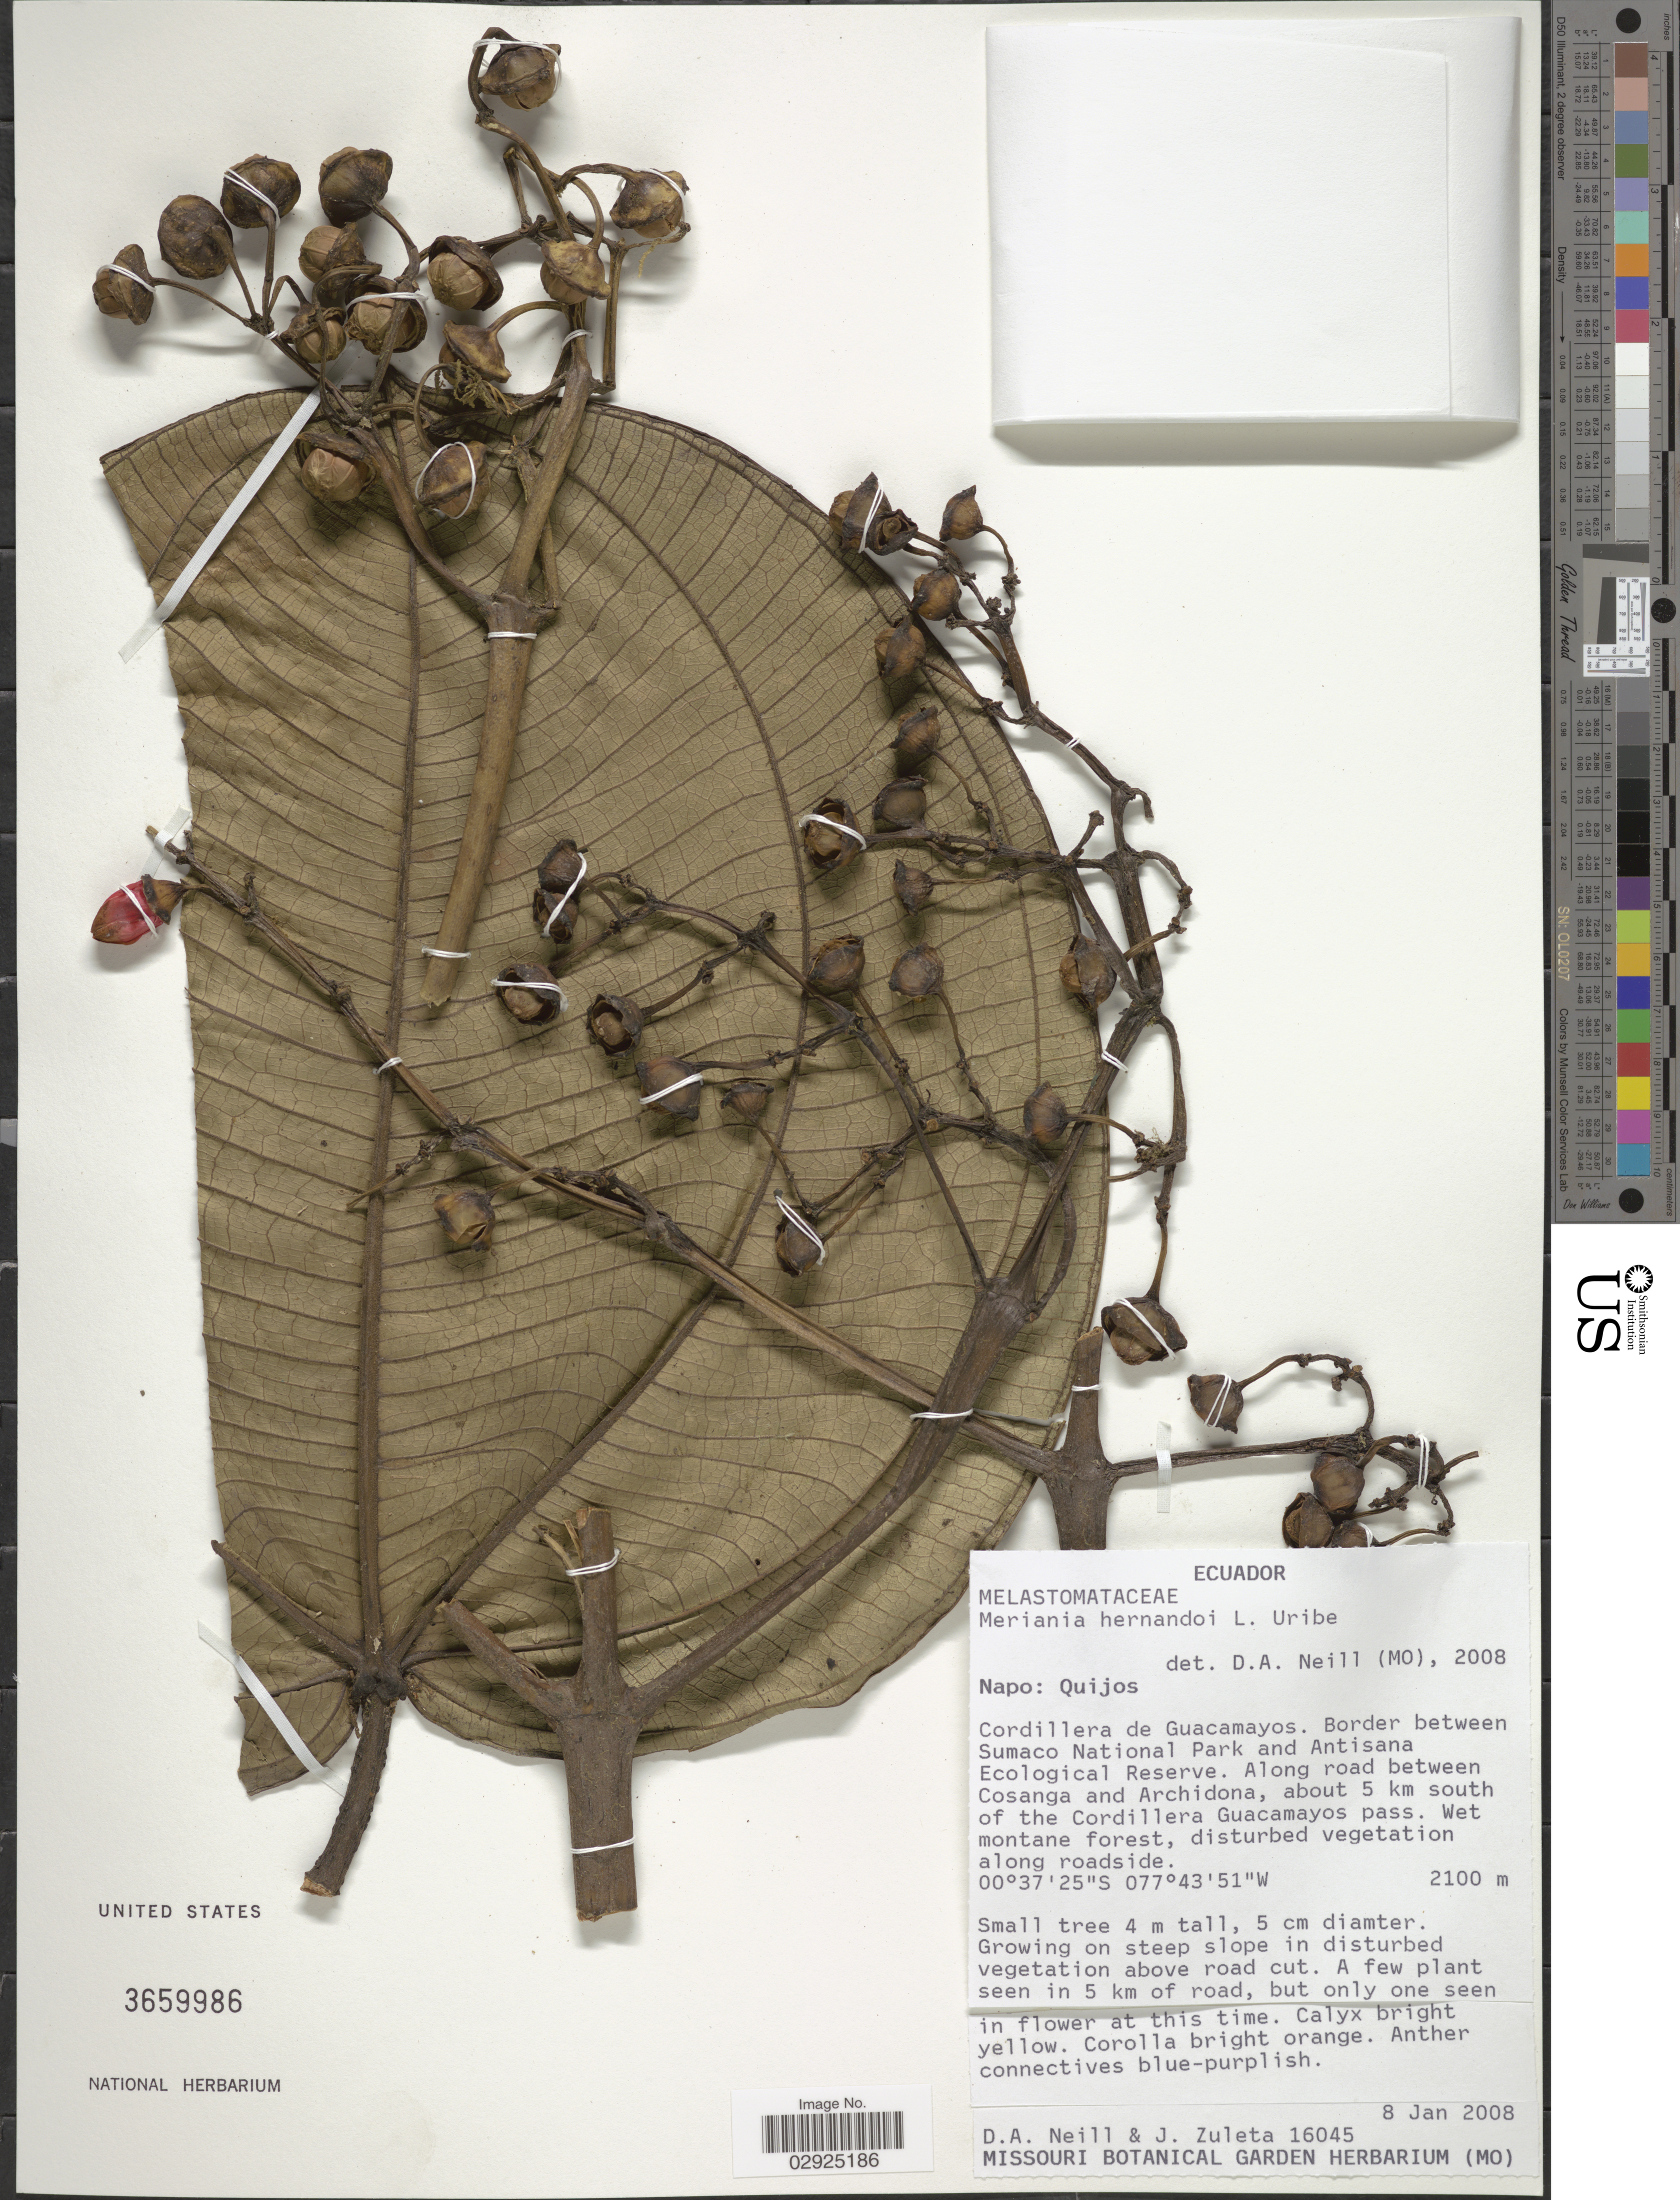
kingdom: Plantae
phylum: Tracheophyta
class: Magnoliopsida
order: Myrtales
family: Melastomataceae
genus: Meriania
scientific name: Meriania hernandii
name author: L. Uribe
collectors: D. A. Neill & J. Zuleta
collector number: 16045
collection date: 2008-01-08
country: Ecuador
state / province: Napo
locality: Quijos. Cordillera de Guacamayos, Border between Sumaco National Park and Antisana Ecological Reserve. Along road between Cosanga and Archidona, about 5 km south of the Cordillera Guacamayos pass.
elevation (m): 2100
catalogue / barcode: US 3659986